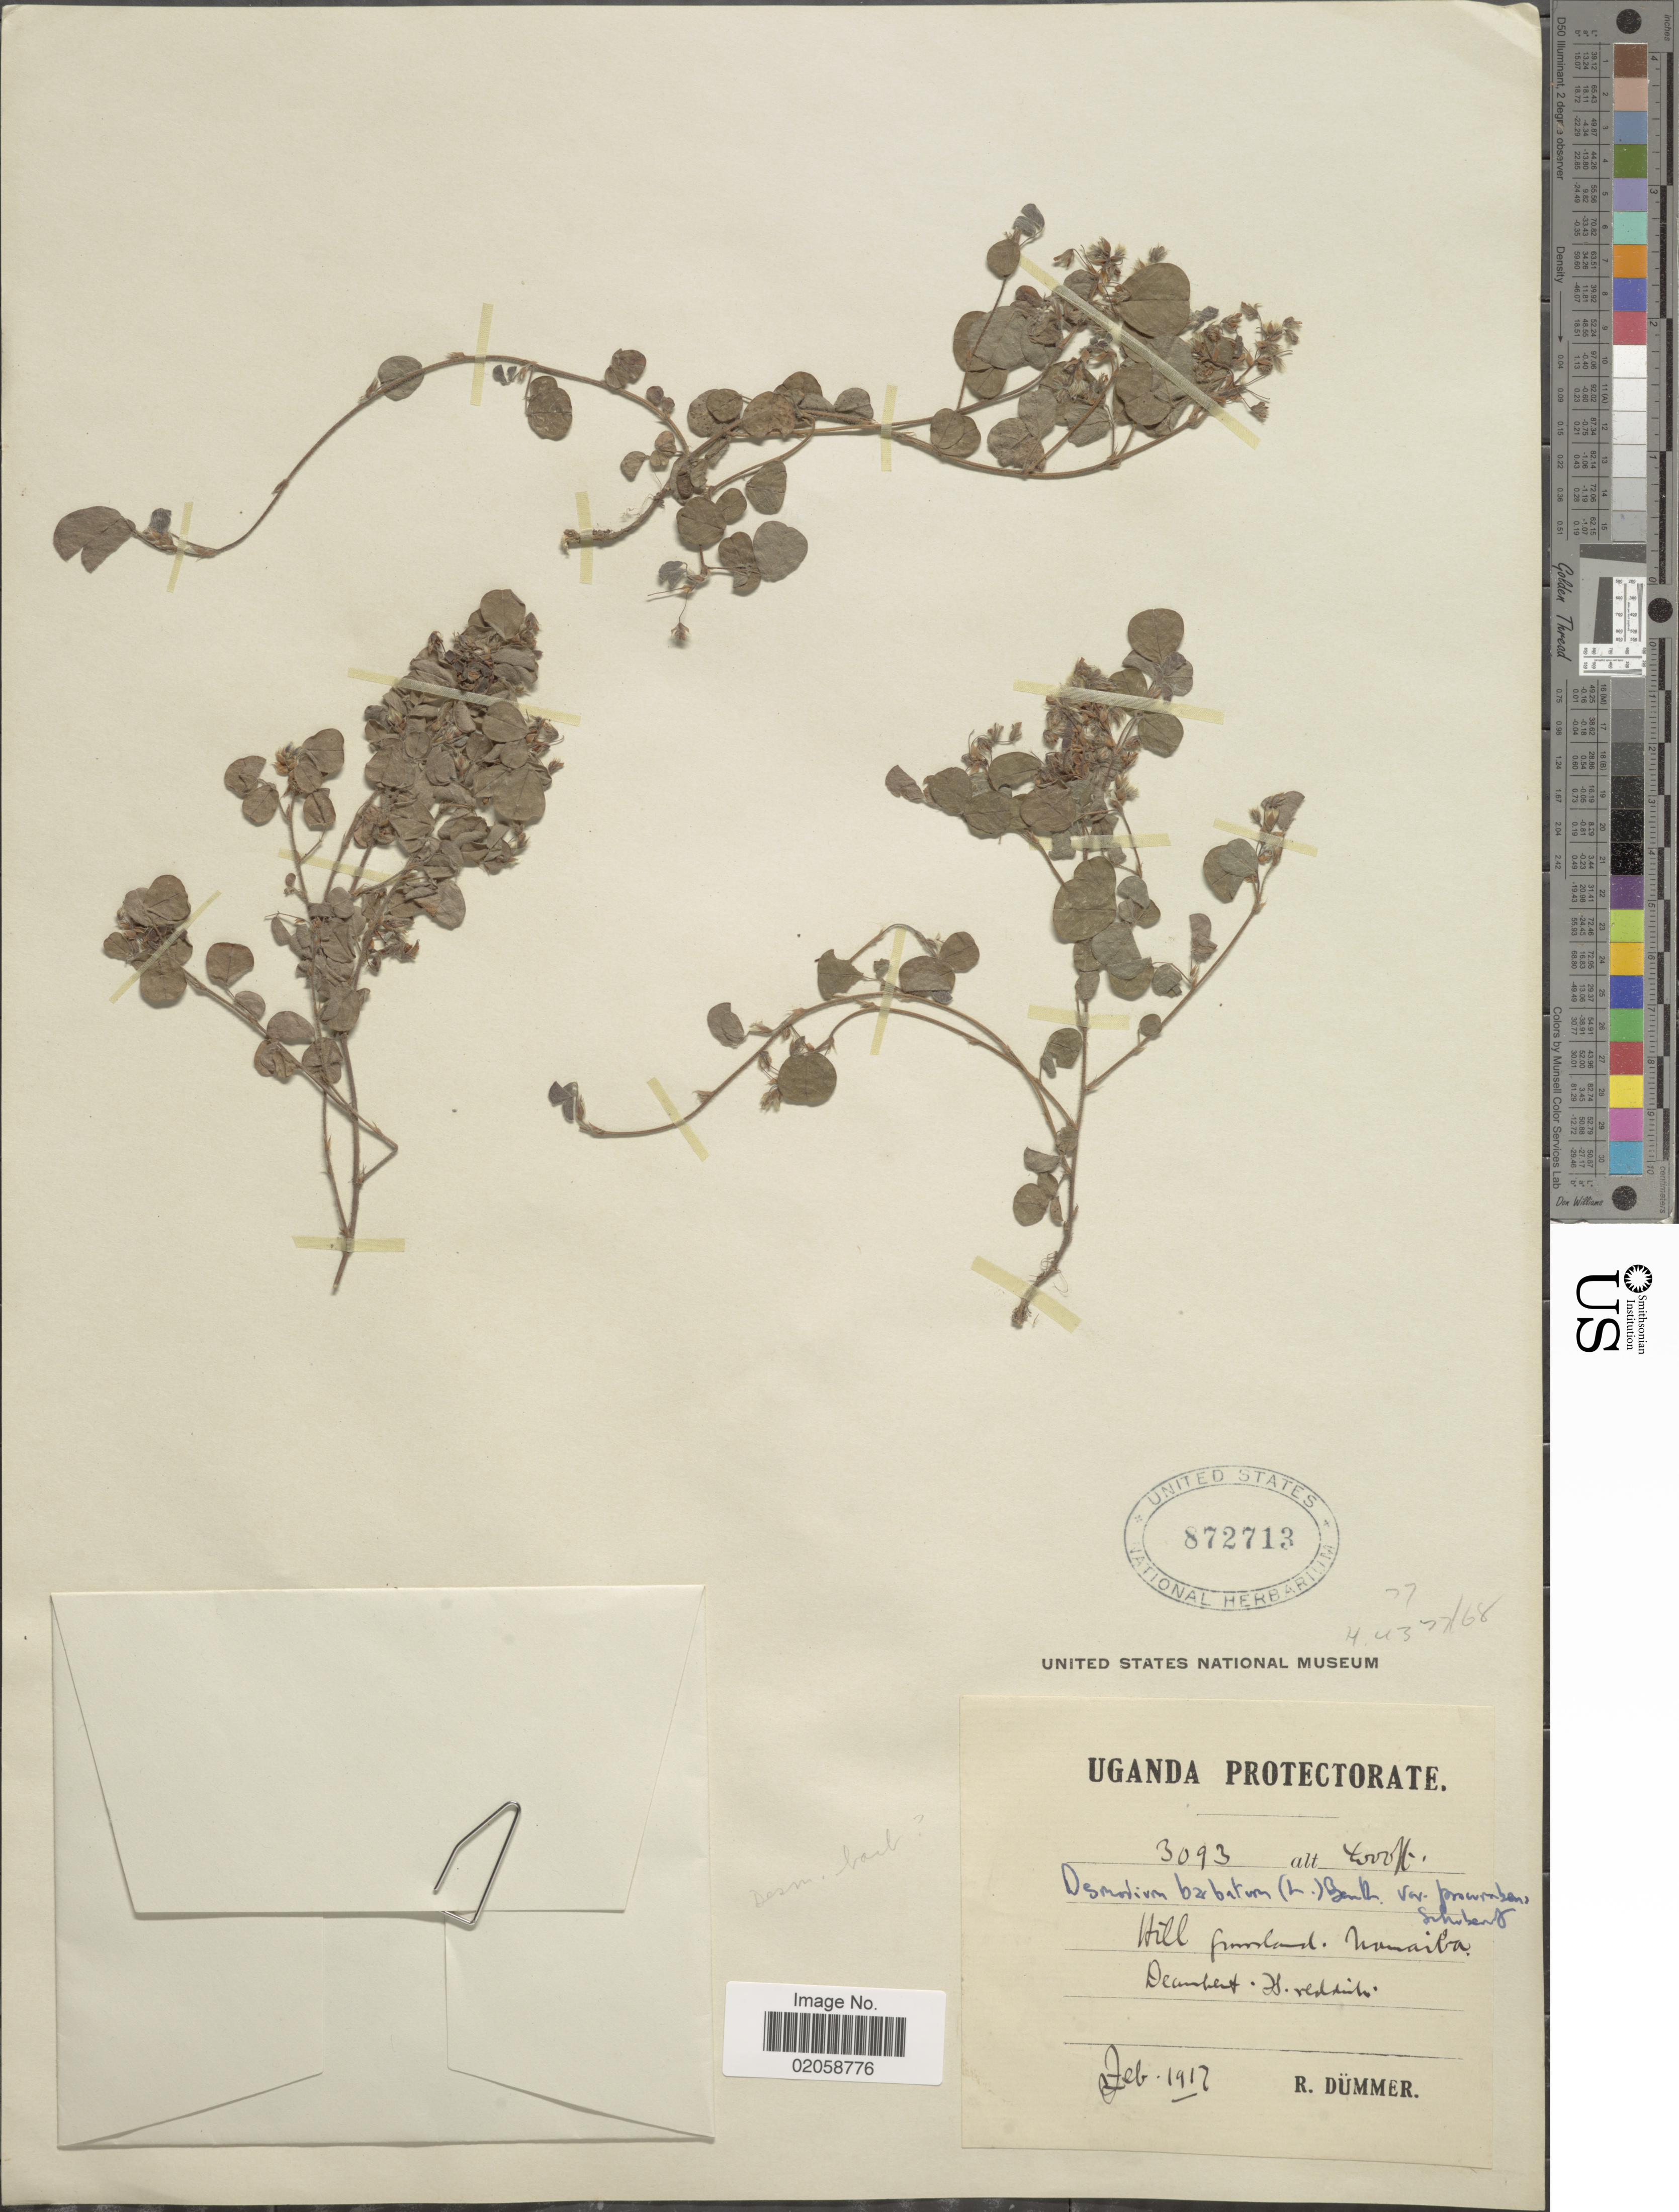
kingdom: Plantae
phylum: Tracheophyta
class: Magnoliopsida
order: Fabales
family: Fabaceae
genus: Grona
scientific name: Grona barbata var. procumbens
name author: (B.G. Schub.) H. Ohashi & K. Ohashi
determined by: Strong, Mark T., (BOT), Smithsonian Institution - National Museum of Natural History (UNITED STATES)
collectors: R. A. Dümmer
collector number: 3093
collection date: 1917-02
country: Uganda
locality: Hill grassland. Namaiba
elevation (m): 1219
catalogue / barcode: US 872713